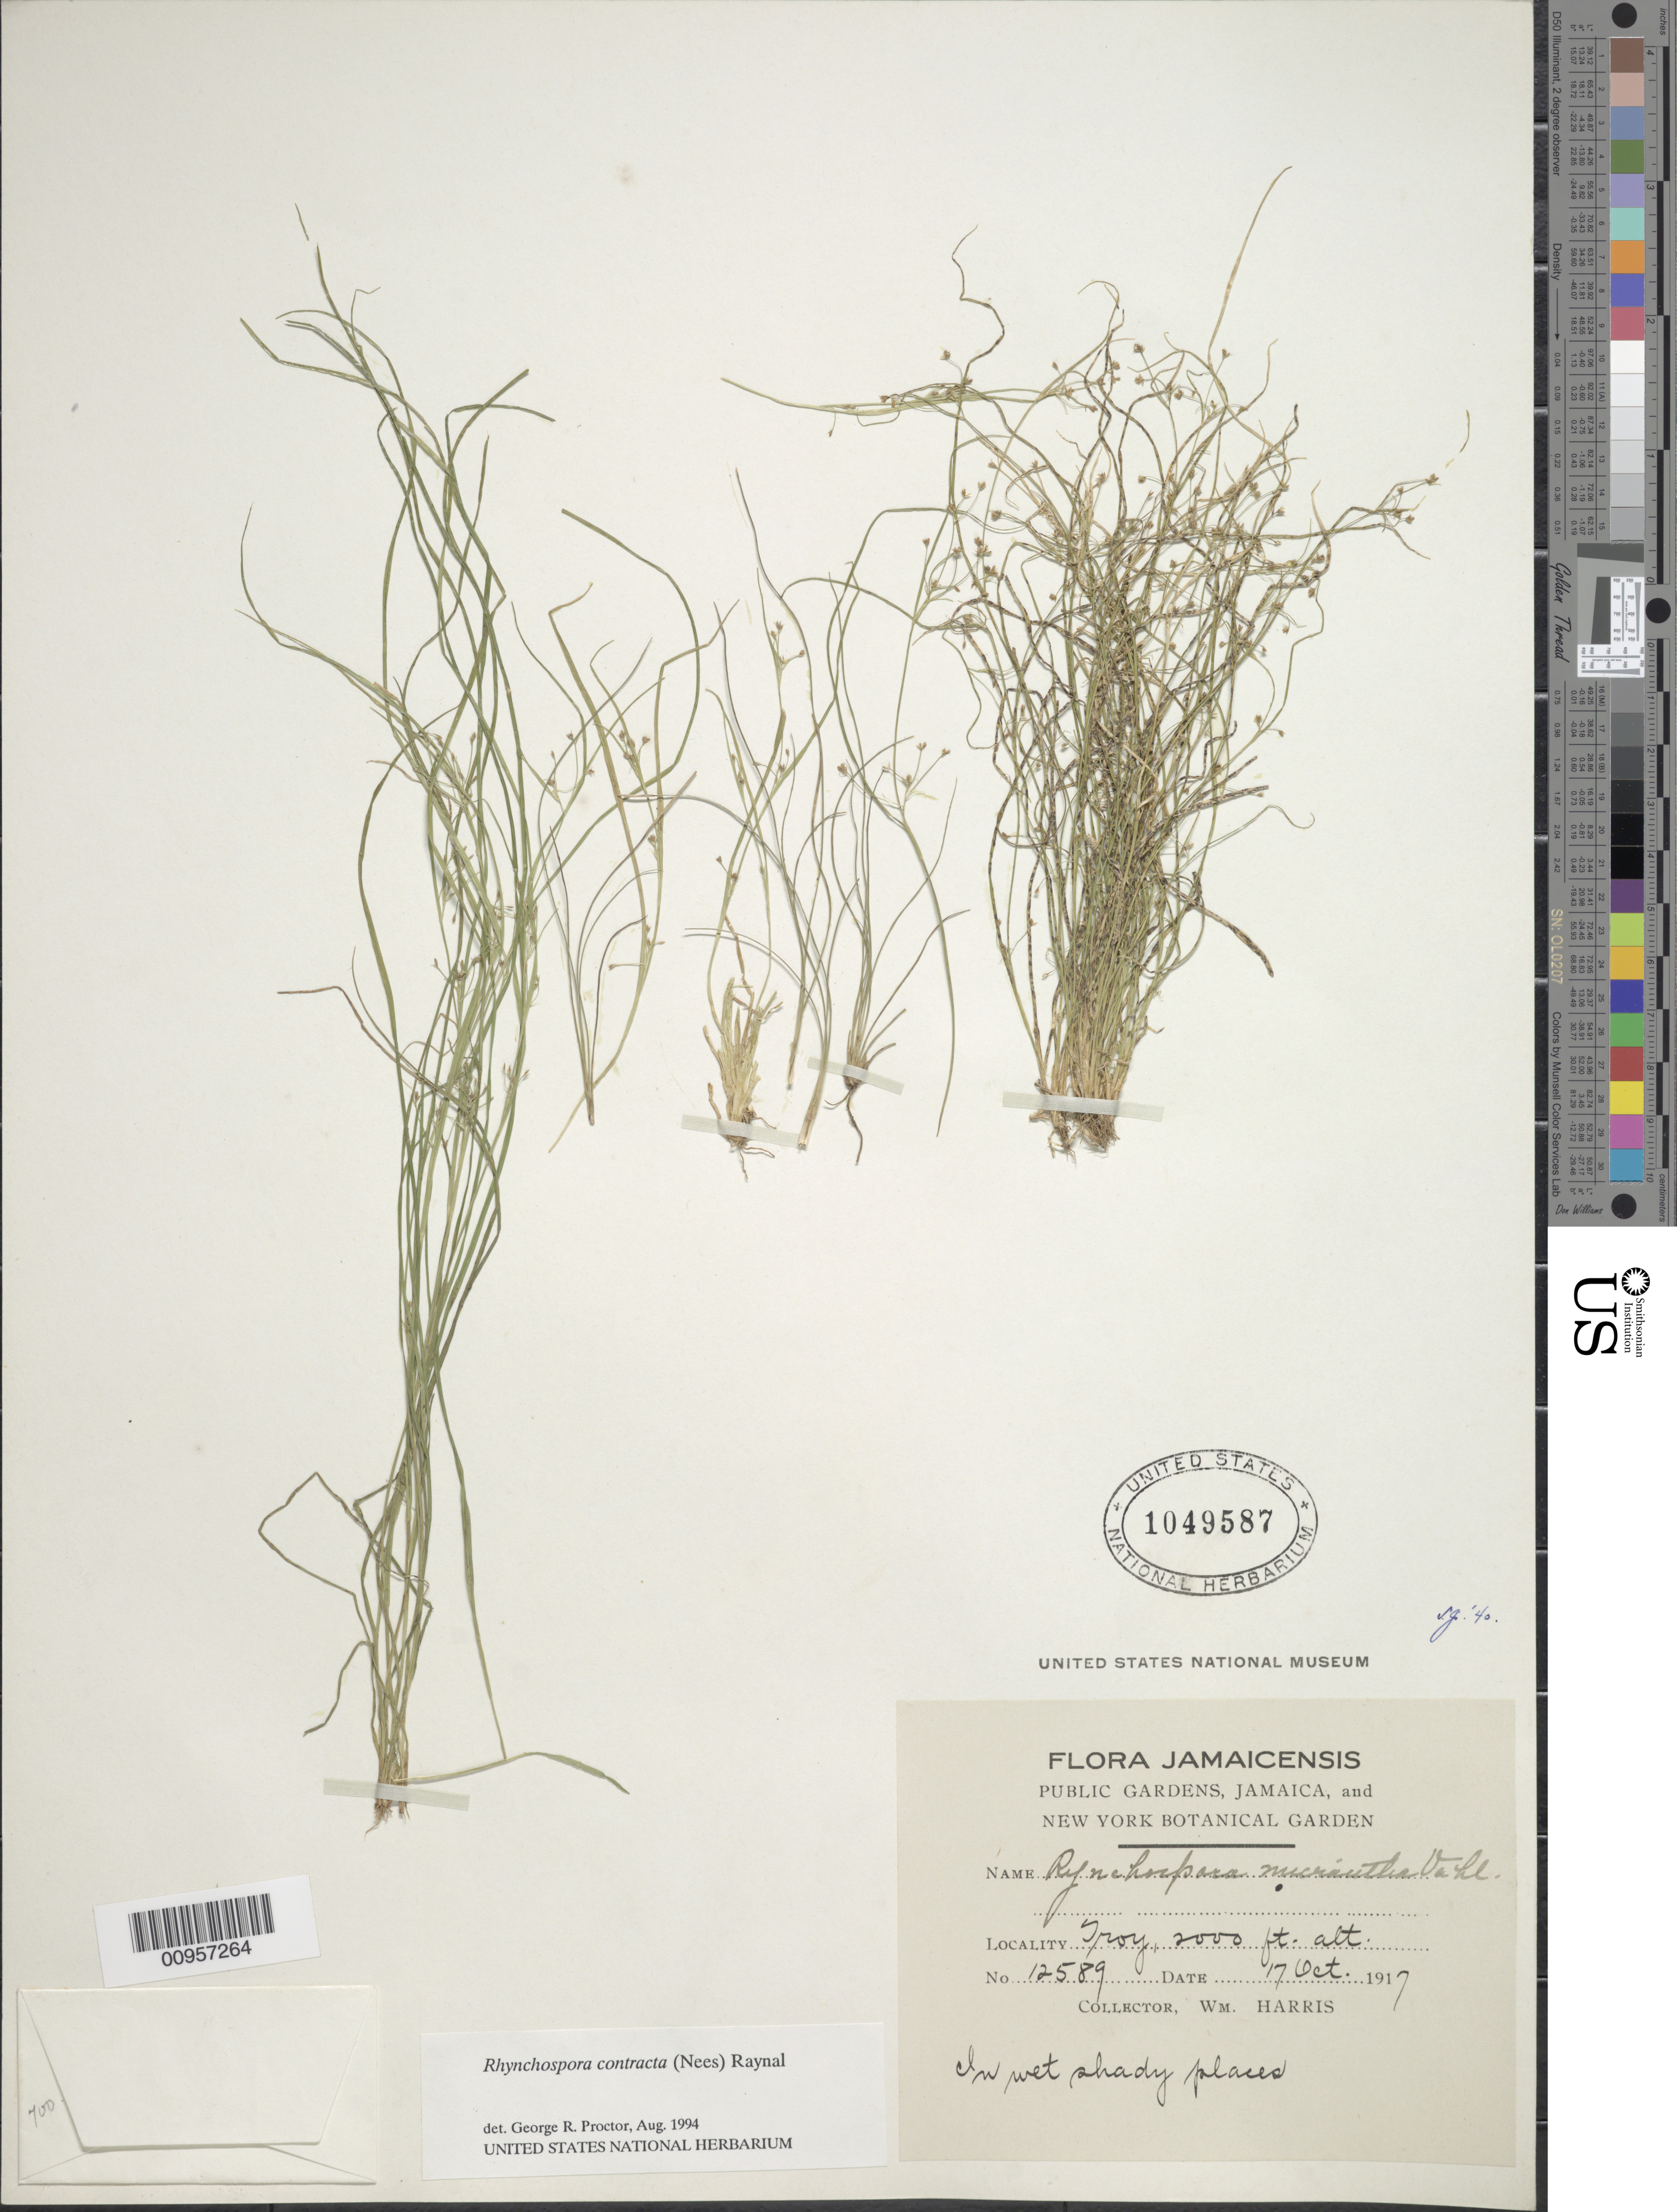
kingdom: Plantae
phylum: Tracheophyta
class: Liliopsida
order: Poales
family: Cyperaceae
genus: Rhynchospora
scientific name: Rhynchospora contracta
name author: (Nees) J. Raynal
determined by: Proctor, G. R.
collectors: W. H. Harris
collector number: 12589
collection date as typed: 17 Oct 1917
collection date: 1917-10-17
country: Jamaica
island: Jamaica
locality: Troy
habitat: In wet shady places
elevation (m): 610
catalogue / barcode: US 1049587